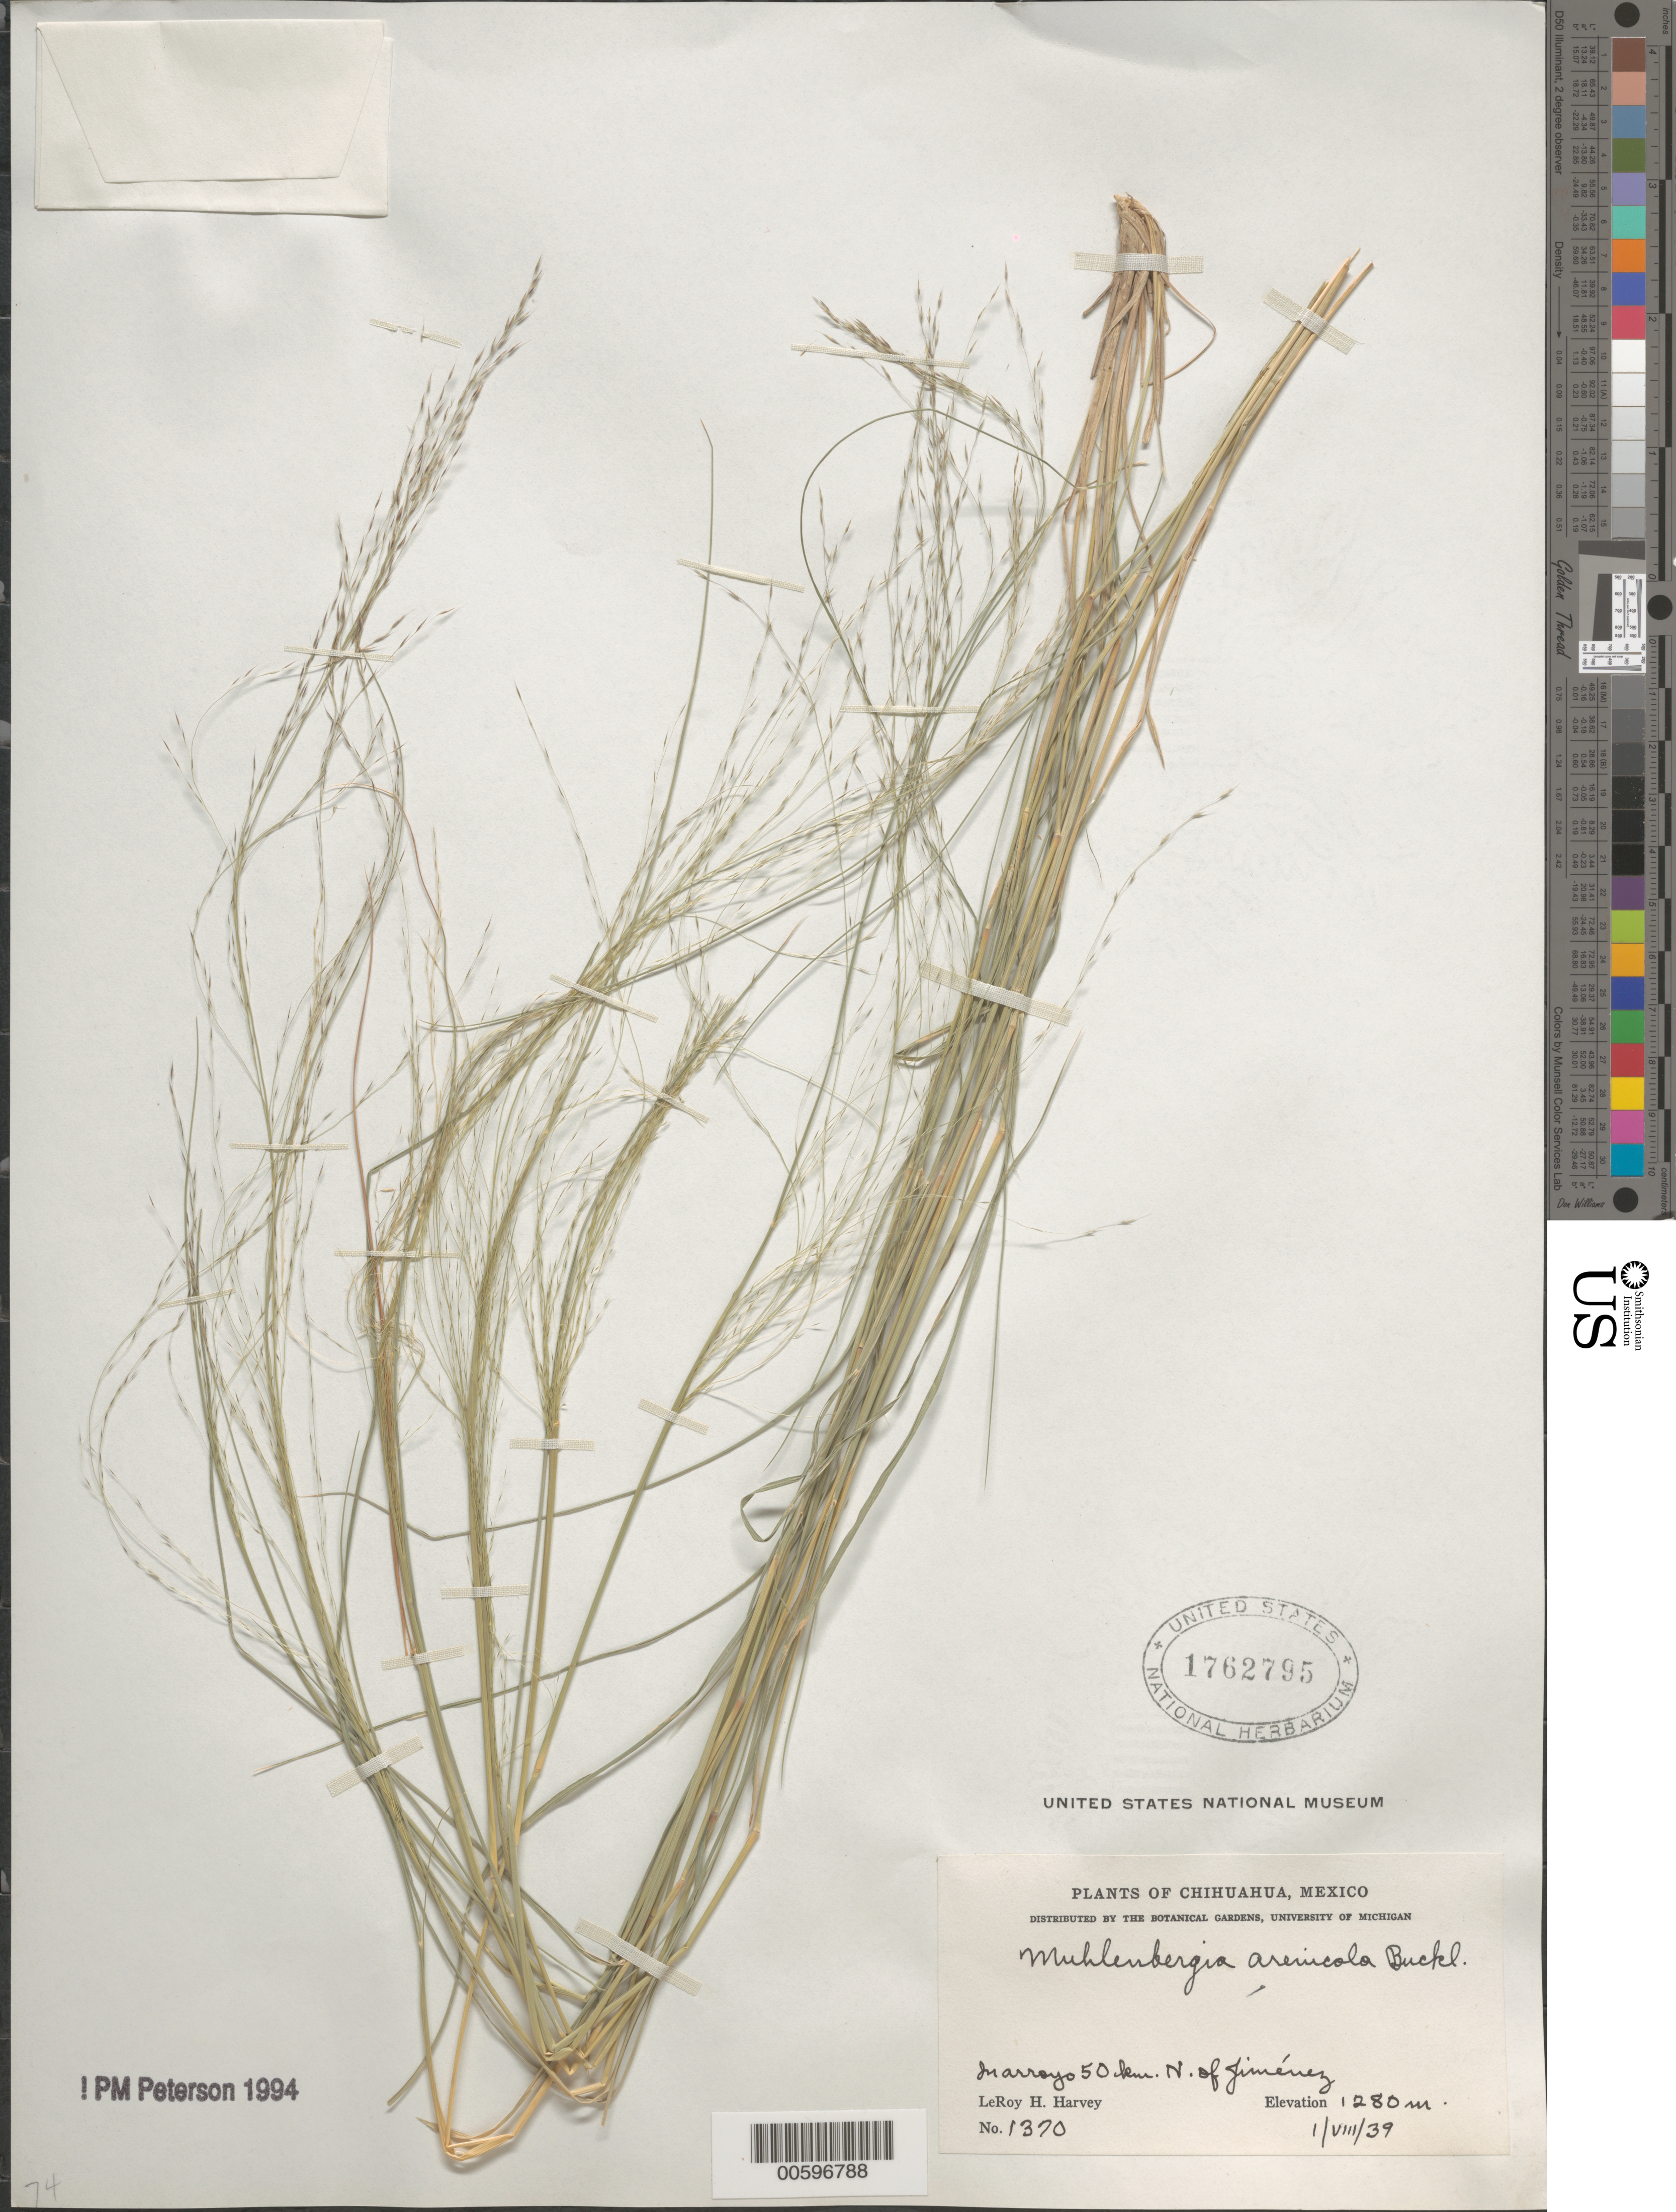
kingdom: Plantae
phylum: Tracheophyta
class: Liliopsida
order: Poales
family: Poaceae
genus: Muhlenbergia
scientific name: Muhlenbergia arenicola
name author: Buckley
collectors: L. H. Harvey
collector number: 1370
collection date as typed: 1 Aug 1939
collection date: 1939-08-01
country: Mexico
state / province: Chihuahua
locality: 50 km N of Jiménez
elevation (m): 1280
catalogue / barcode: US 1762795